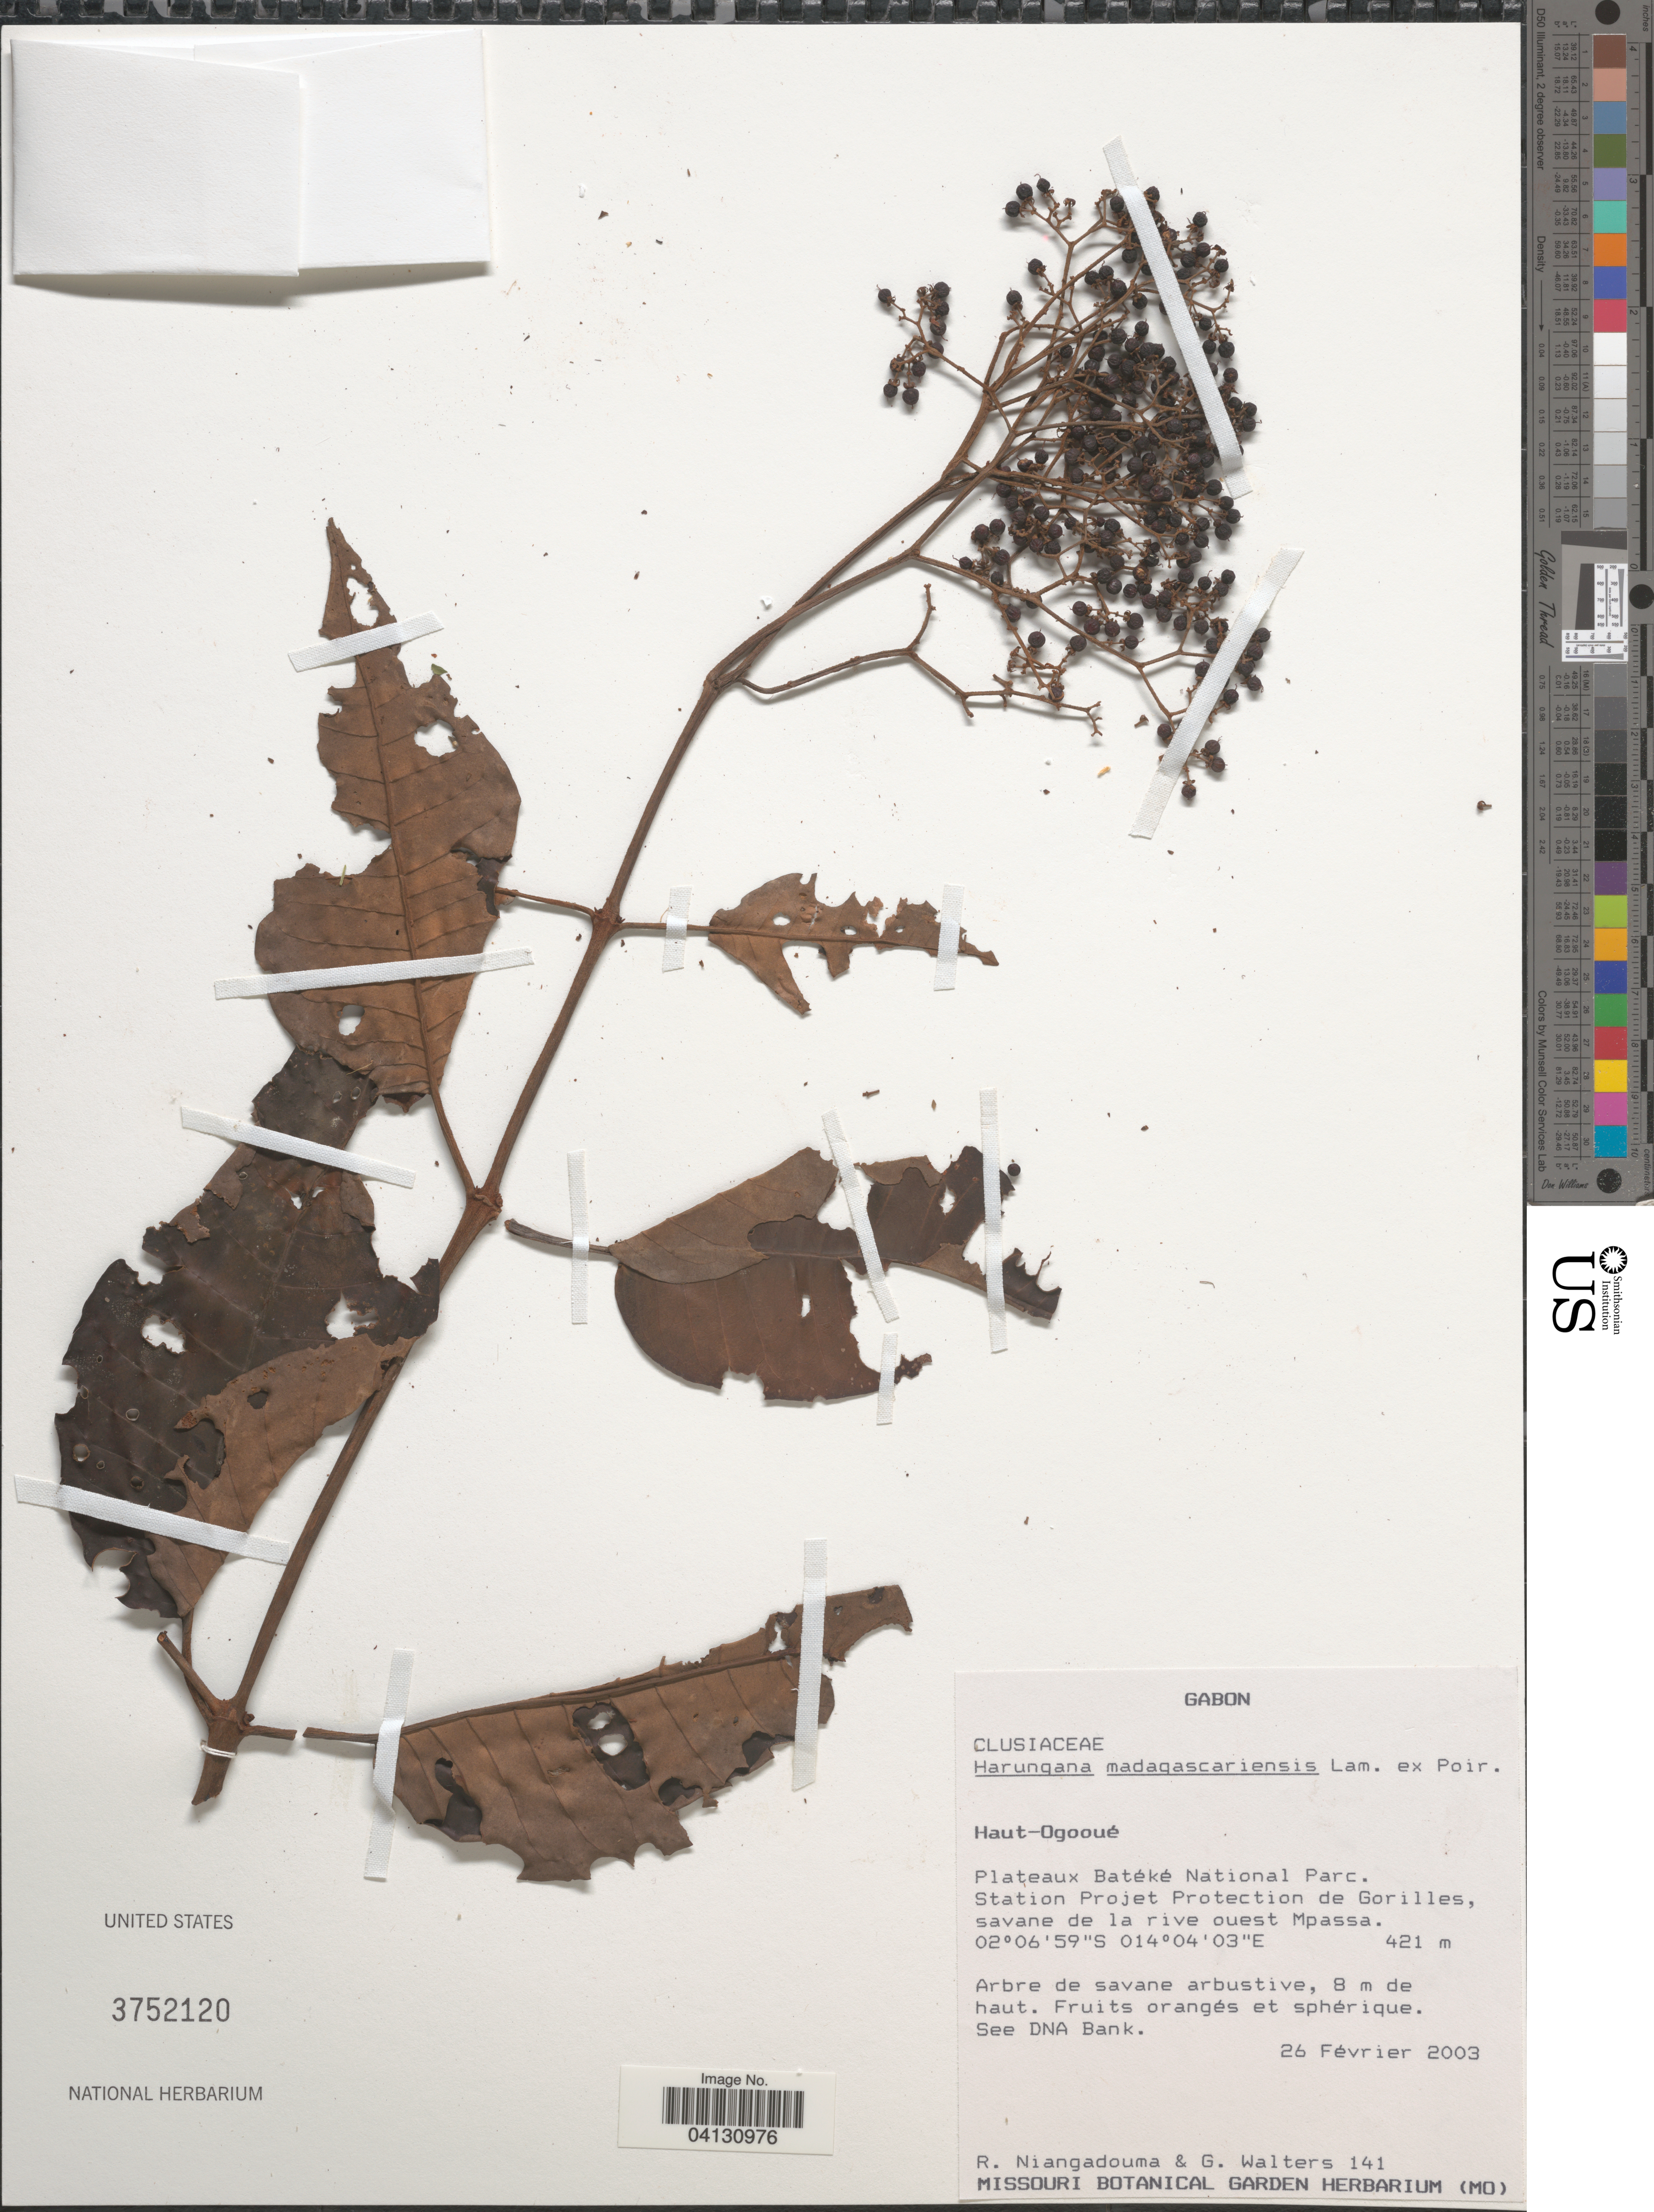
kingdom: Plantae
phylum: Tracheophyta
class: Magnoliopsida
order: Malpighiales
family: Hypericaceae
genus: Harungana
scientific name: Harungana madagascariensis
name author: Lam. ex Poir.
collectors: R. Niangadouma & G. Walters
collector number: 141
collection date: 2003-02-26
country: Gabon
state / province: Haut-Ogooue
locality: Plateaux Batéké National Parc. Station Projet Protection de Gorilles, savane de la rive ouest Mpassa.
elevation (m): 421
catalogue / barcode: US 3752120